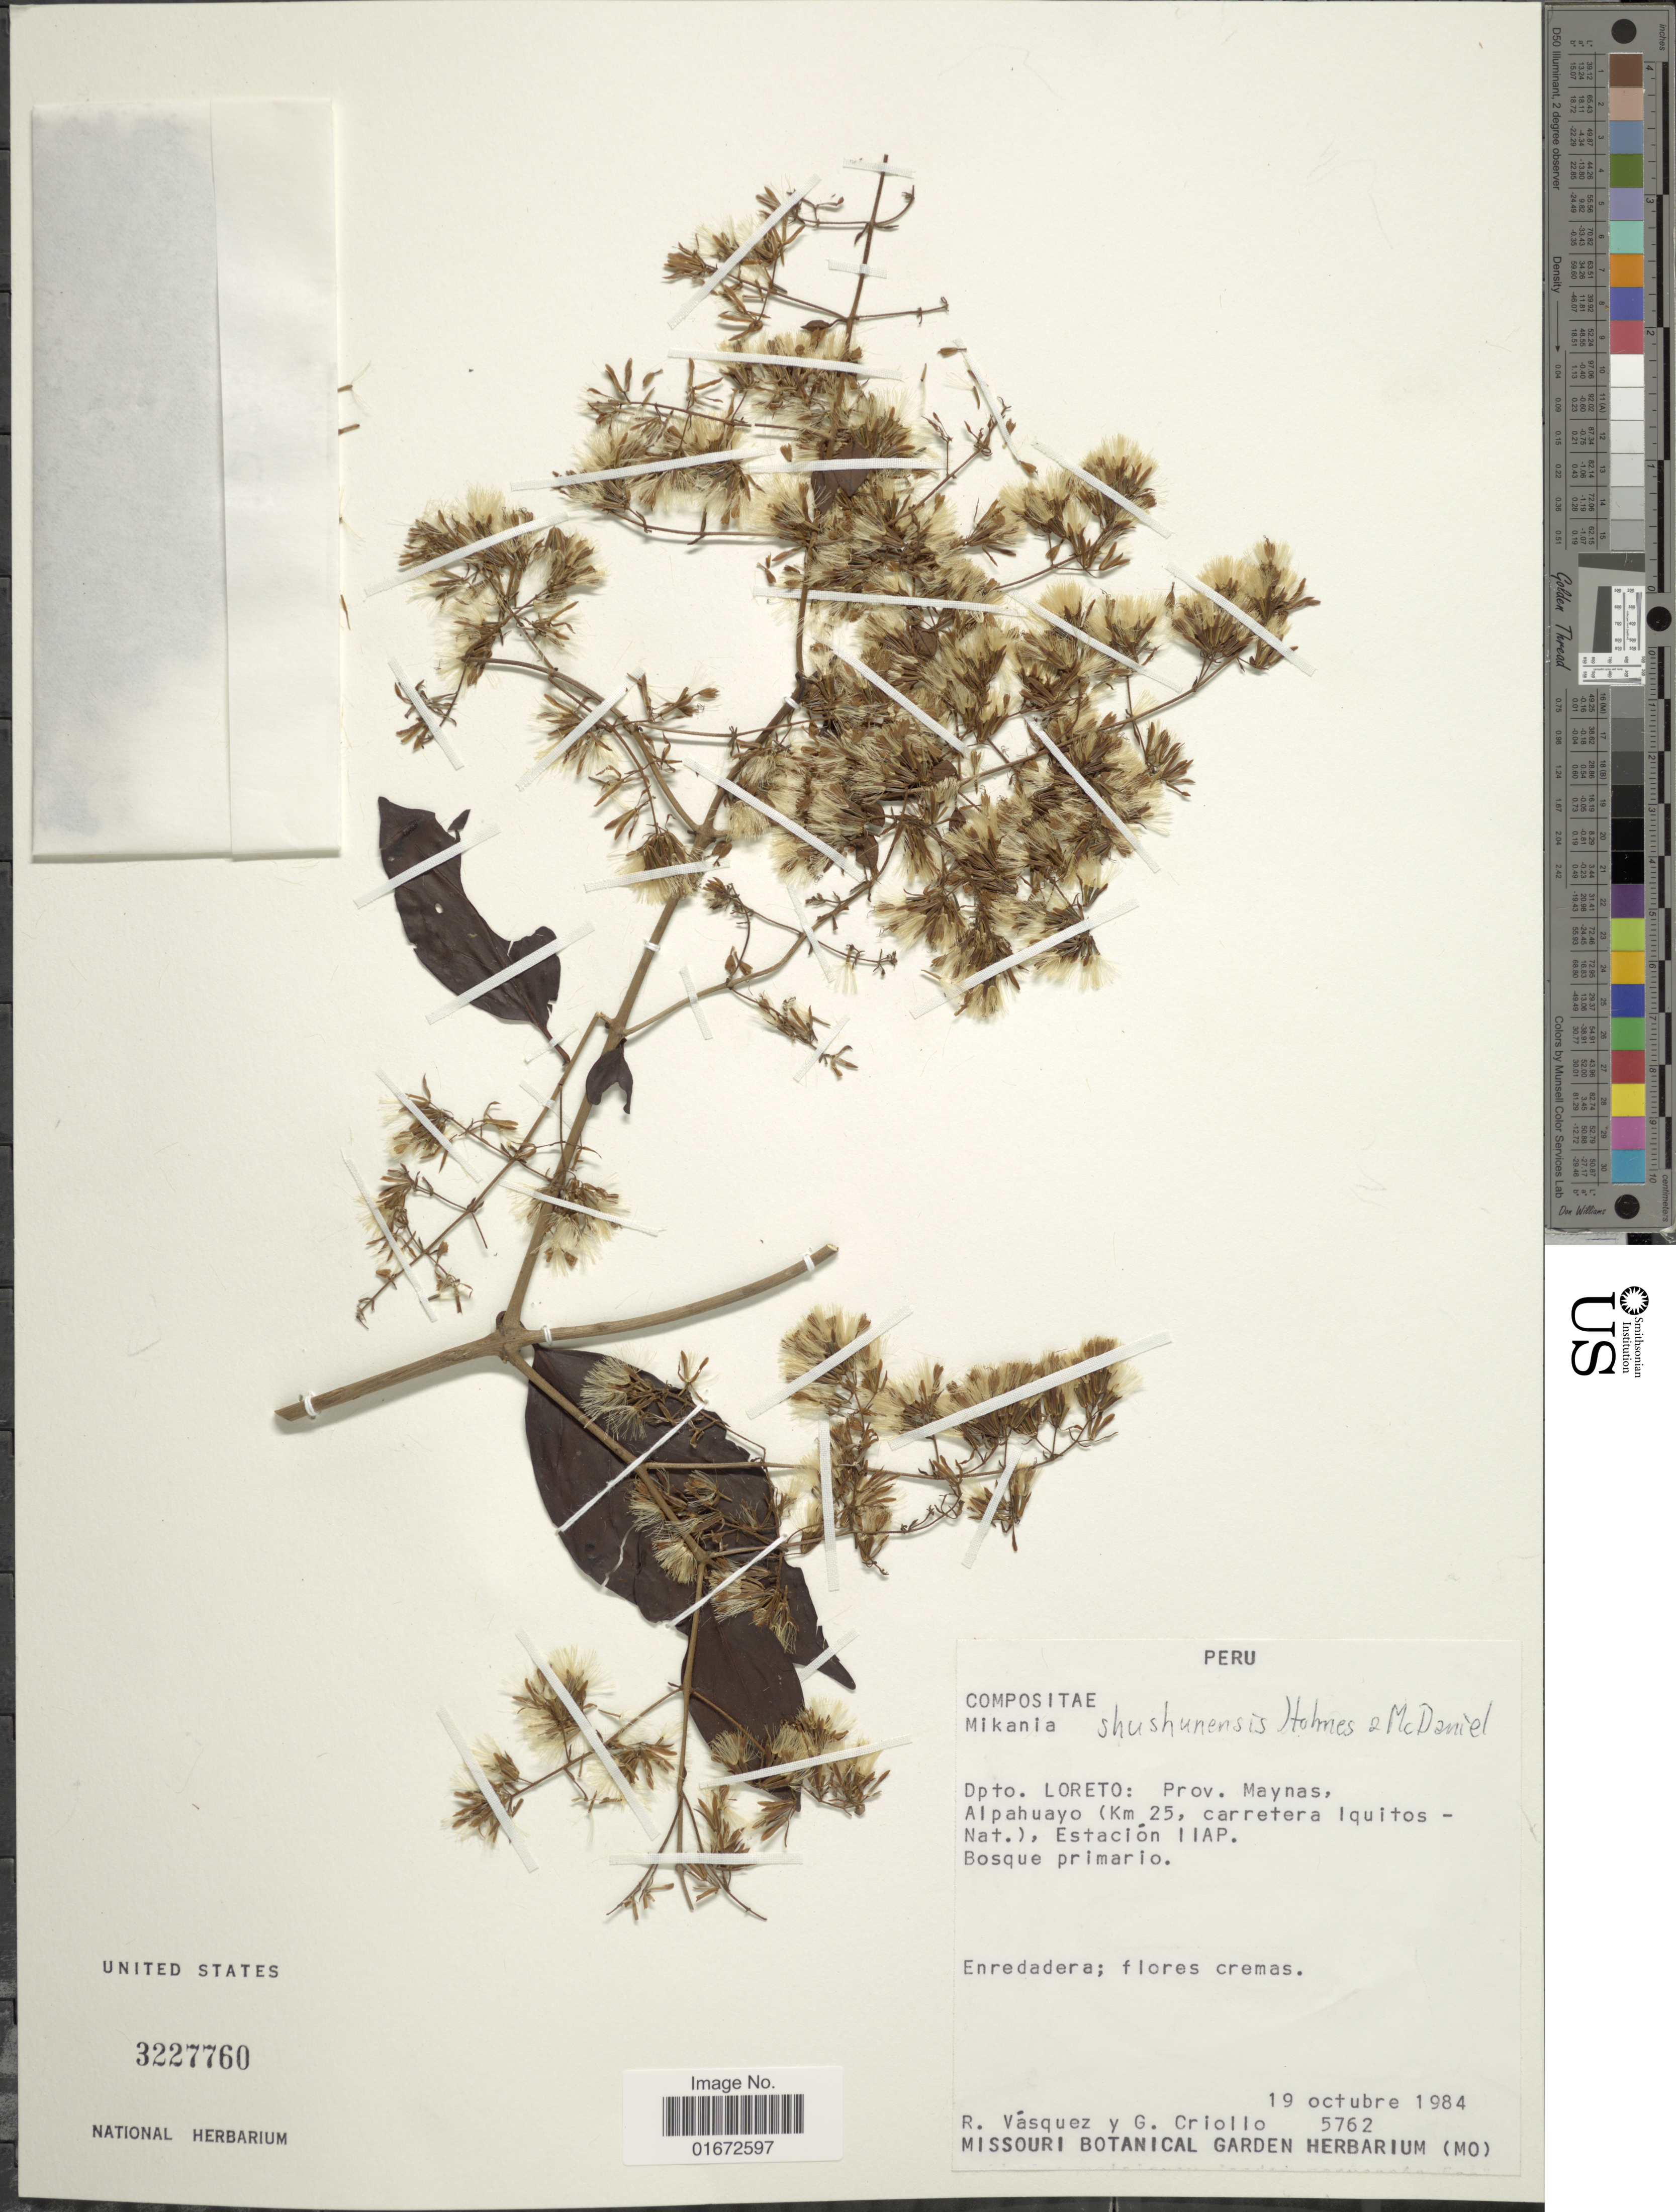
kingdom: Plantae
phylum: Tracheophyta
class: Magnoliopsida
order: Asterales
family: Asteraceae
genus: Mikania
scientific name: Mikania shushunensis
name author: W.C. Holmes & McDaniel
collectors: R. Vásquez & G. Criollo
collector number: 5762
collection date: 1984-10-19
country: Peru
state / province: Loreto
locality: Dpto. Loreto: Prov. Maynas, Alpahuayo (Km 25, carretera Iquitos - Nat.), Estación ILAP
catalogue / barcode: US 3227760